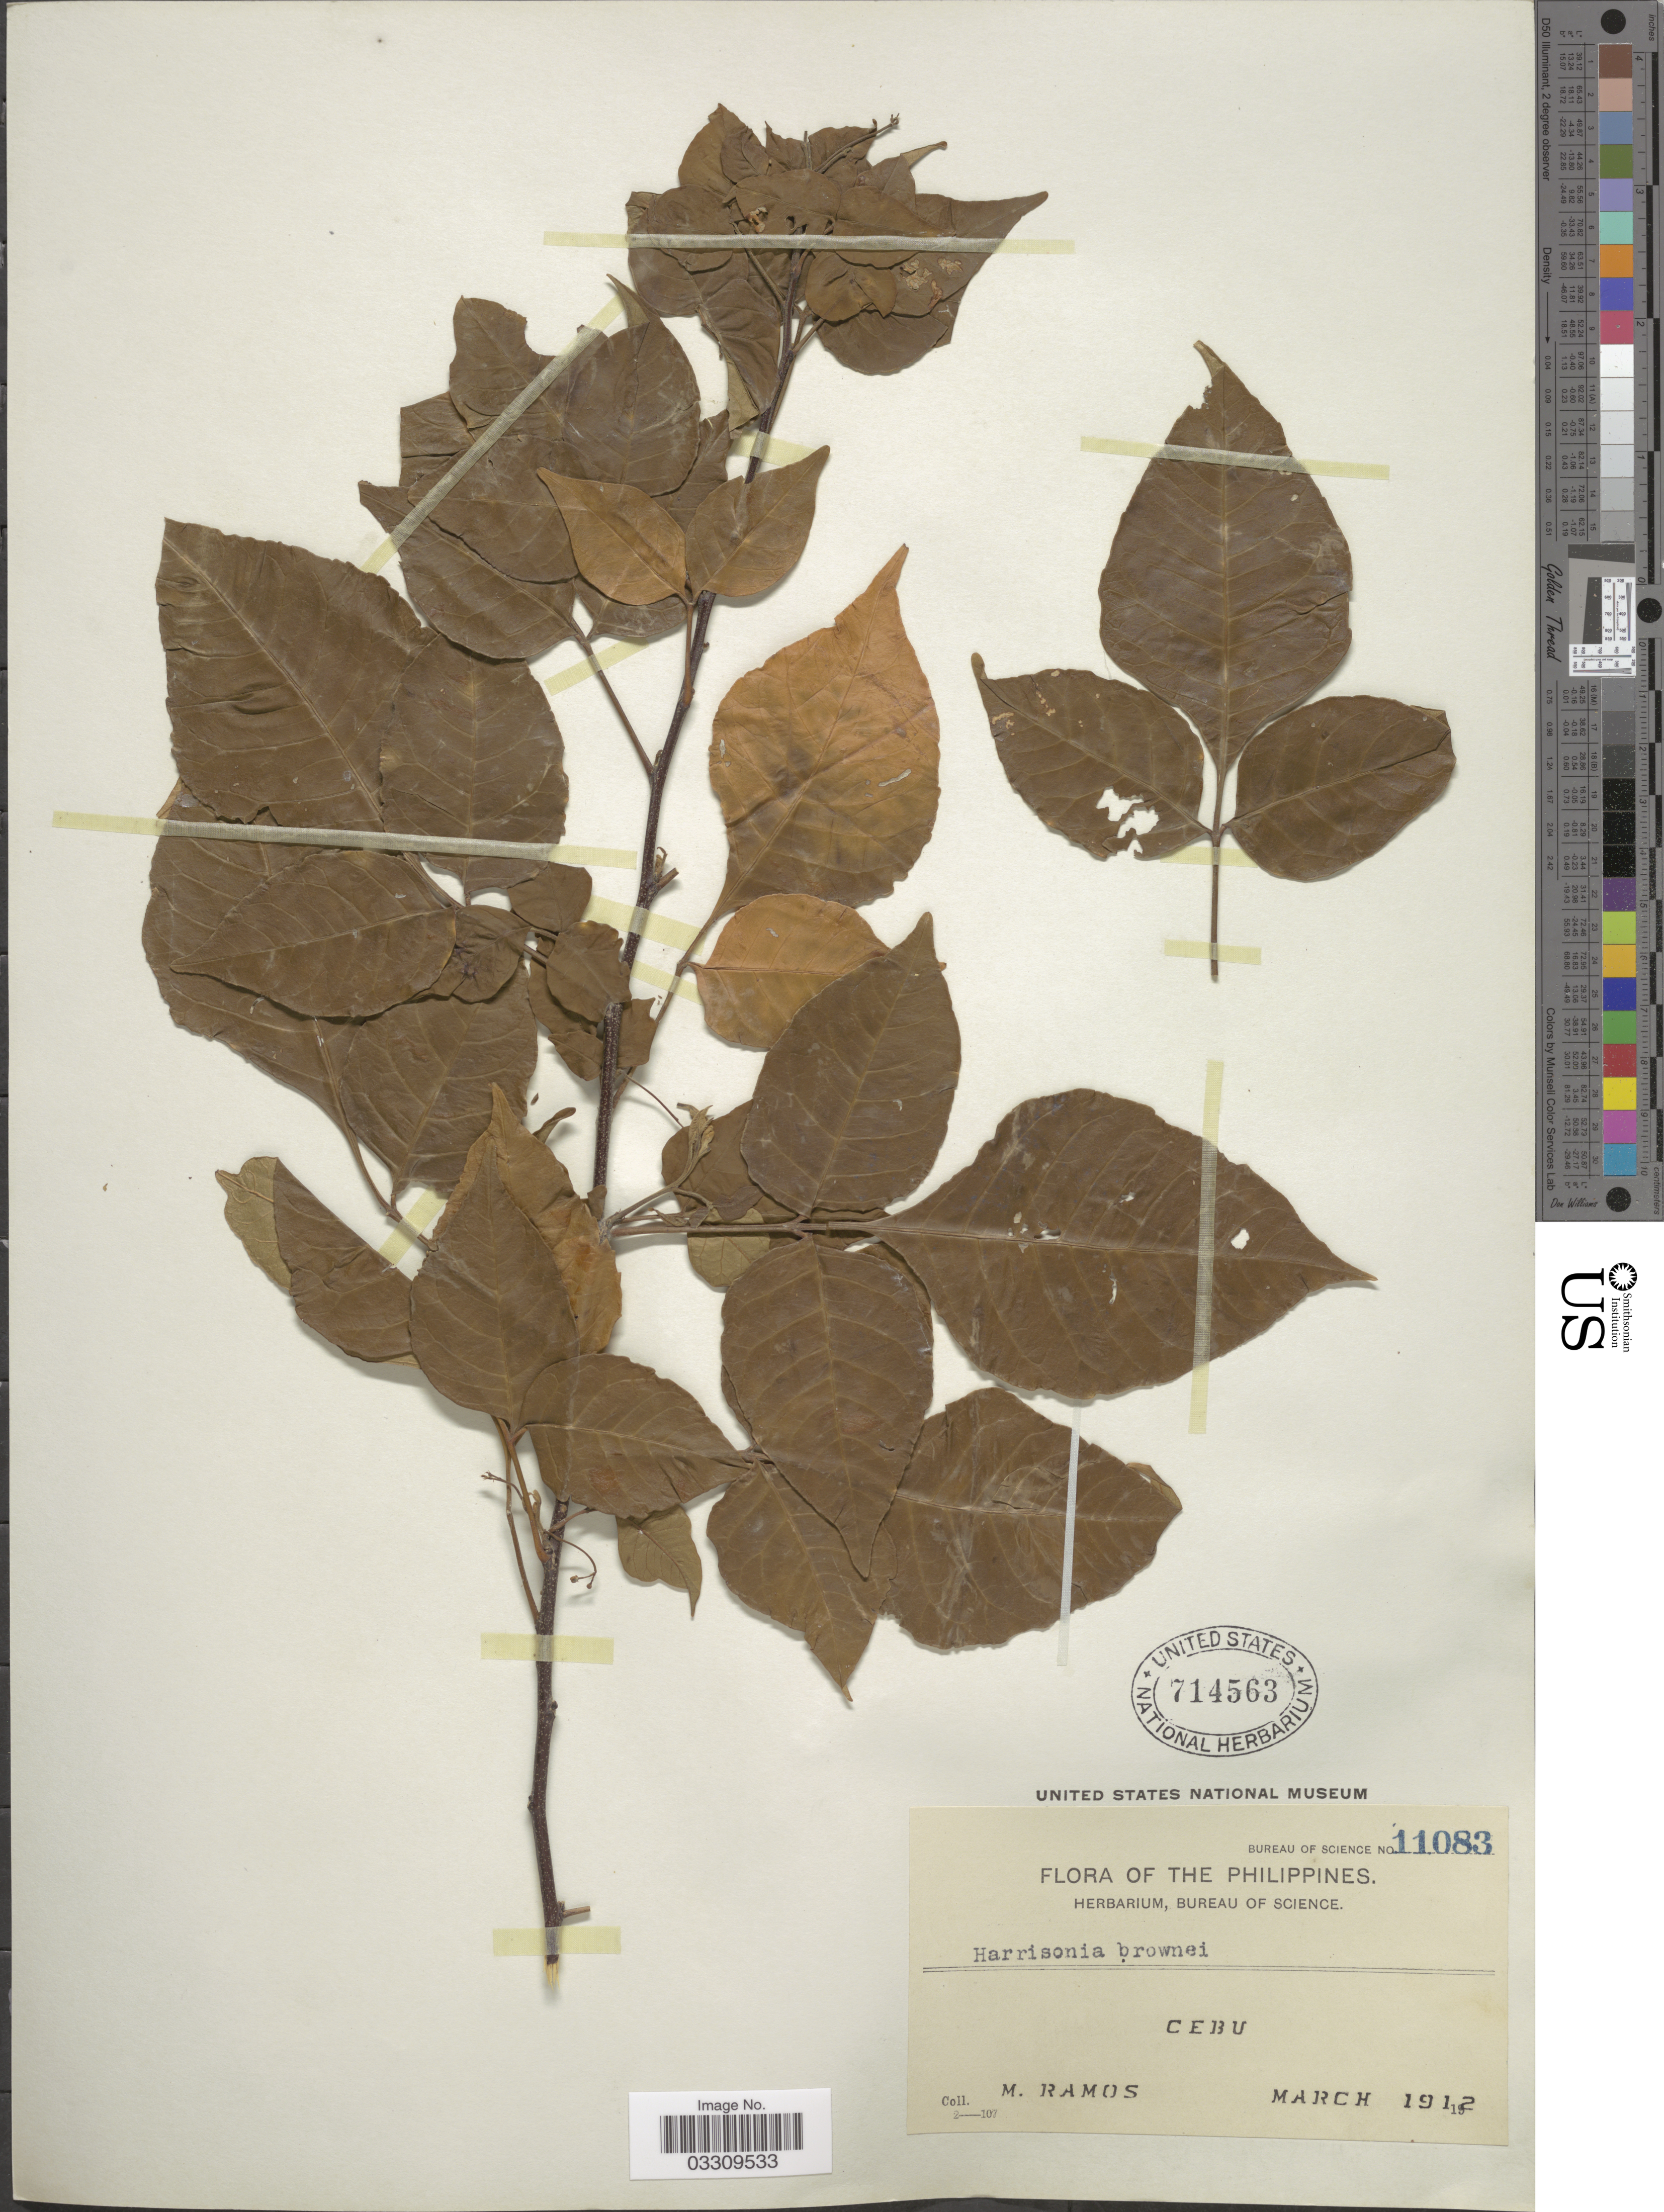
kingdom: Plantae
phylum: Tracheophyta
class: Magnoliopsida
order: Sapindales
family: Rutaceae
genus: Harrisonia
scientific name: Harrisonia brownii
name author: A. Juss.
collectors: M. Ramos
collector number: Bureau of Science 11083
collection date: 1912-03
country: Philippines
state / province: Central Visayas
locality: Cebu.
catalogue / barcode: US 714563